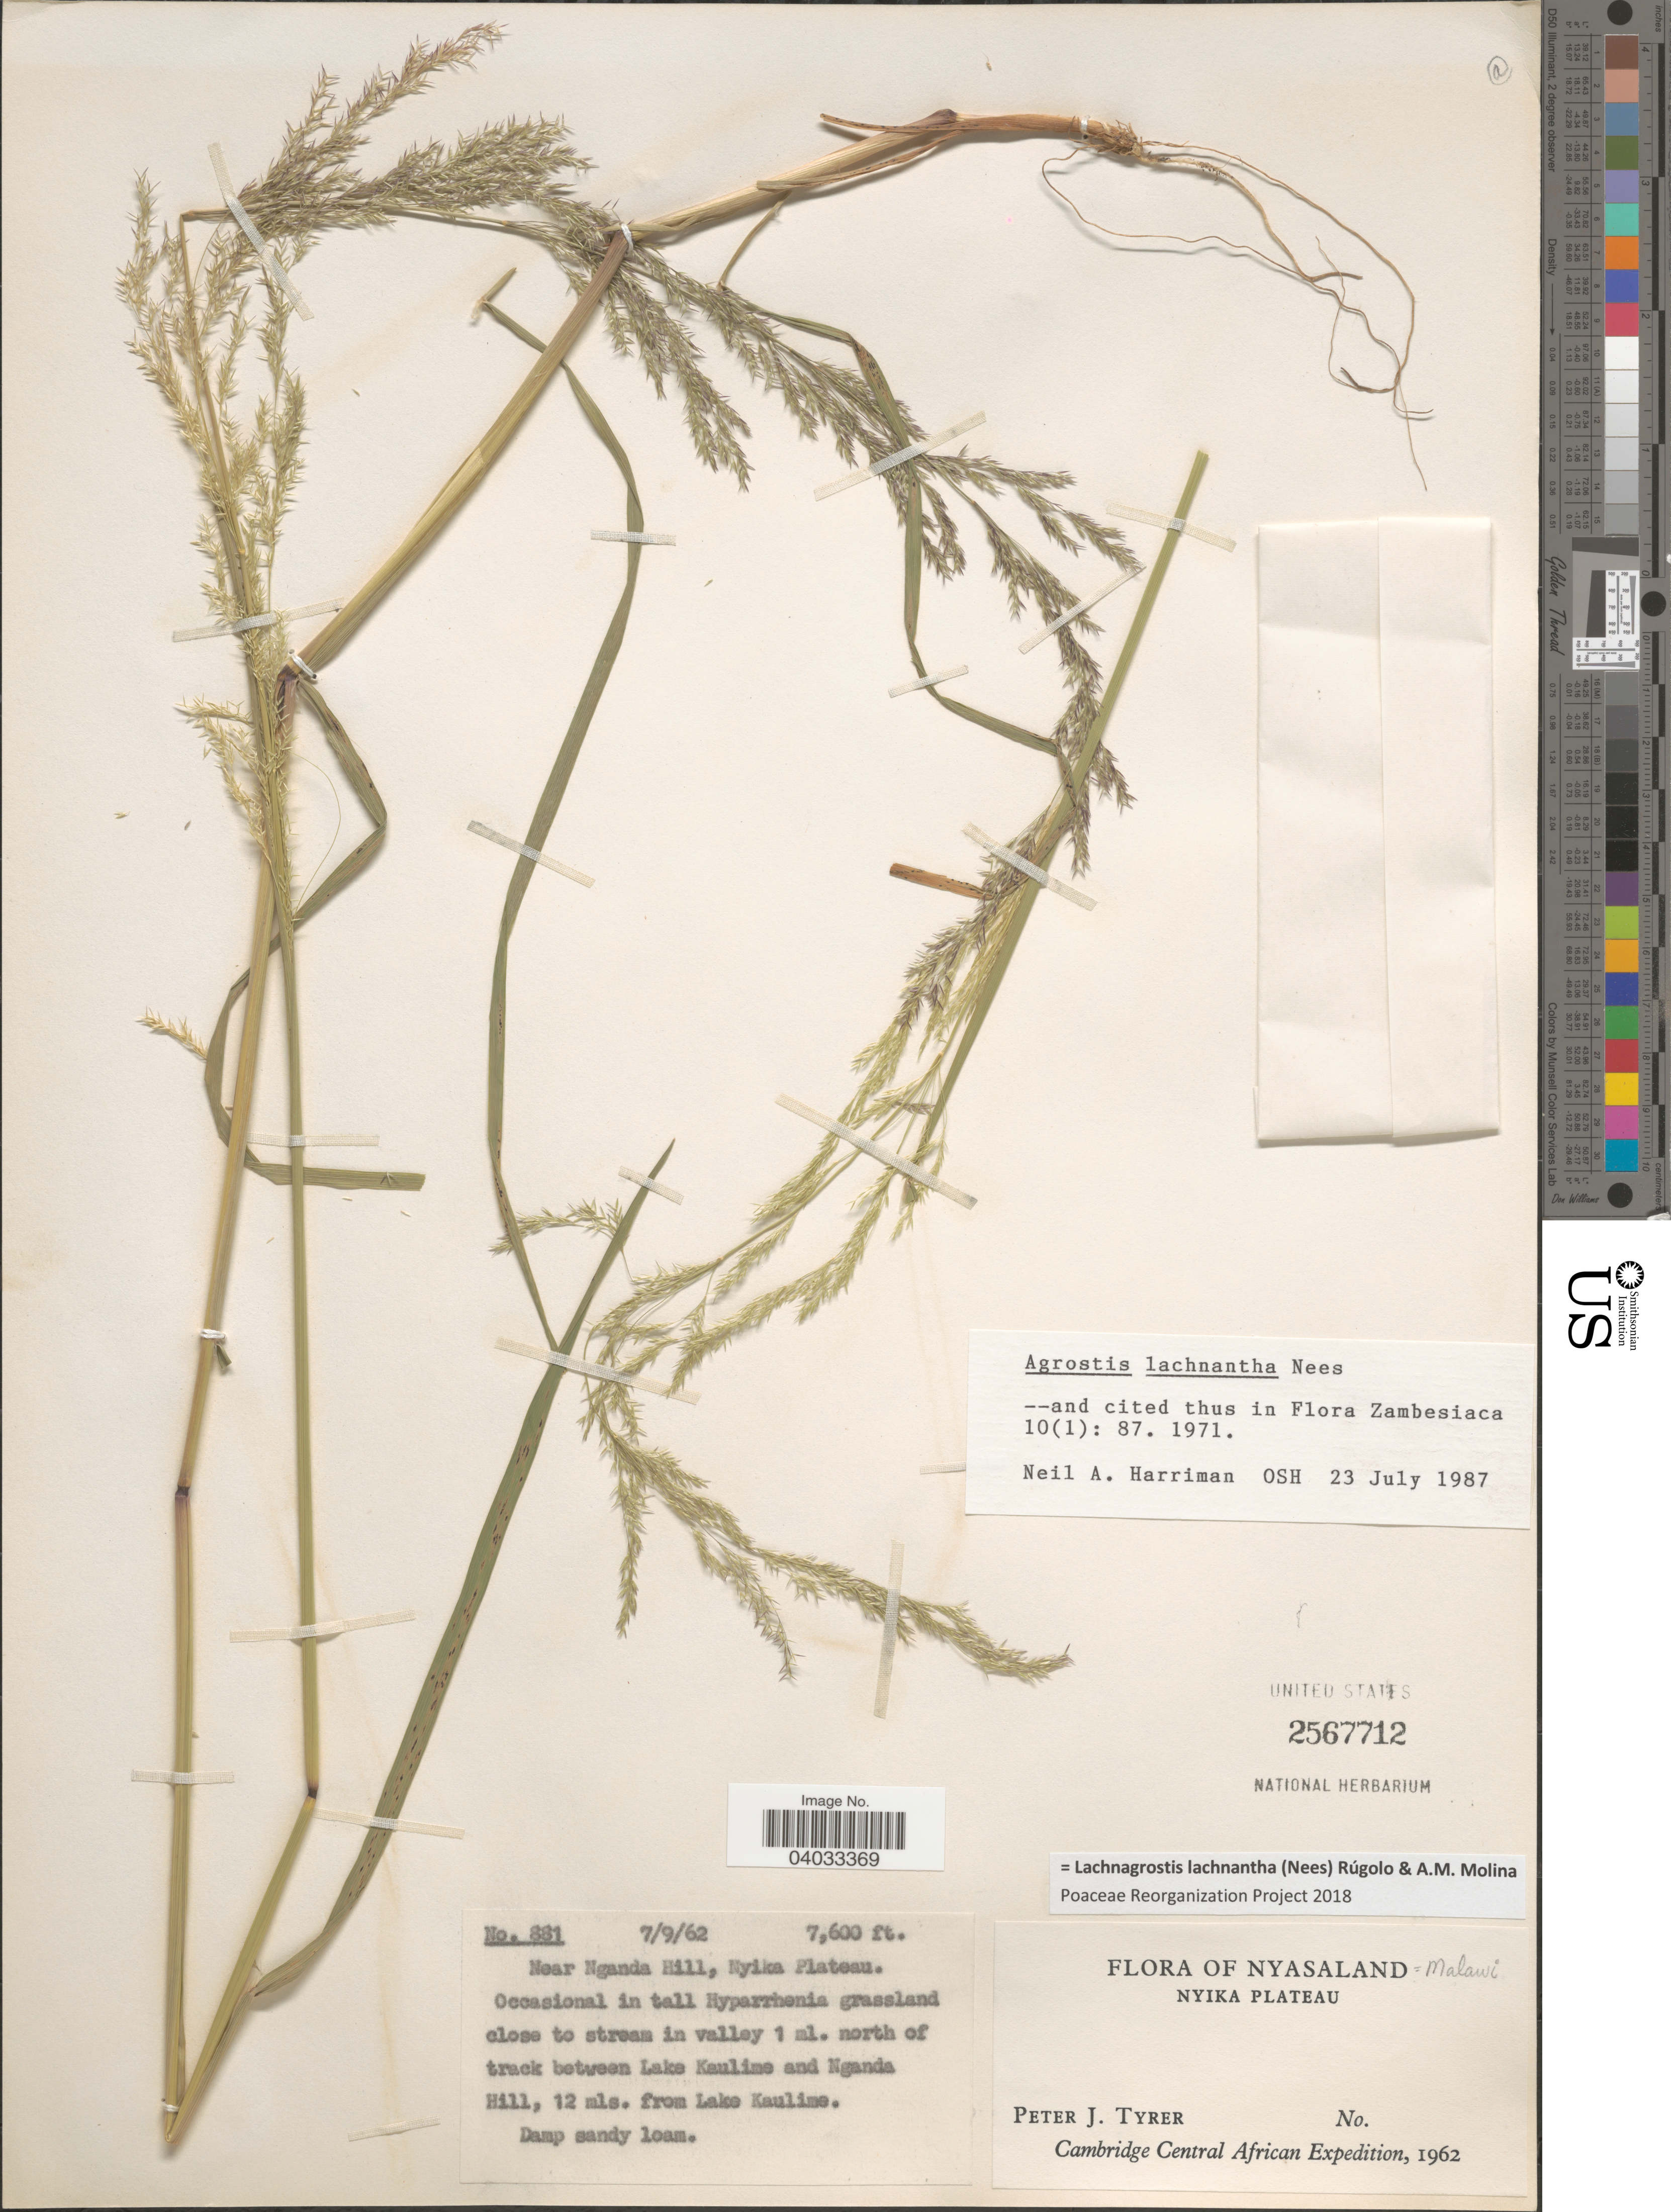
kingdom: Plantae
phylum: Tracheophyta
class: Liliopsida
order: Poales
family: Poaceae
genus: Lachnagrostis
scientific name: Lachnagrostis lachnantha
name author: (Nees) Rúgolo & A.M. Molina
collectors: P. Tyrer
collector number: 881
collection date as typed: Transcribed d/m/y: 7/9/62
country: Malawi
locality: Near Nganda Hill, Nyika Plateau. Close to stream in valley 1 ml. north of track between Lake Kauline and Nganda Hill, 12 mls. from Lake Kauline. Nyasaland. Nyika Plateau.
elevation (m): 2316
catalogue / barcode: US 2567712